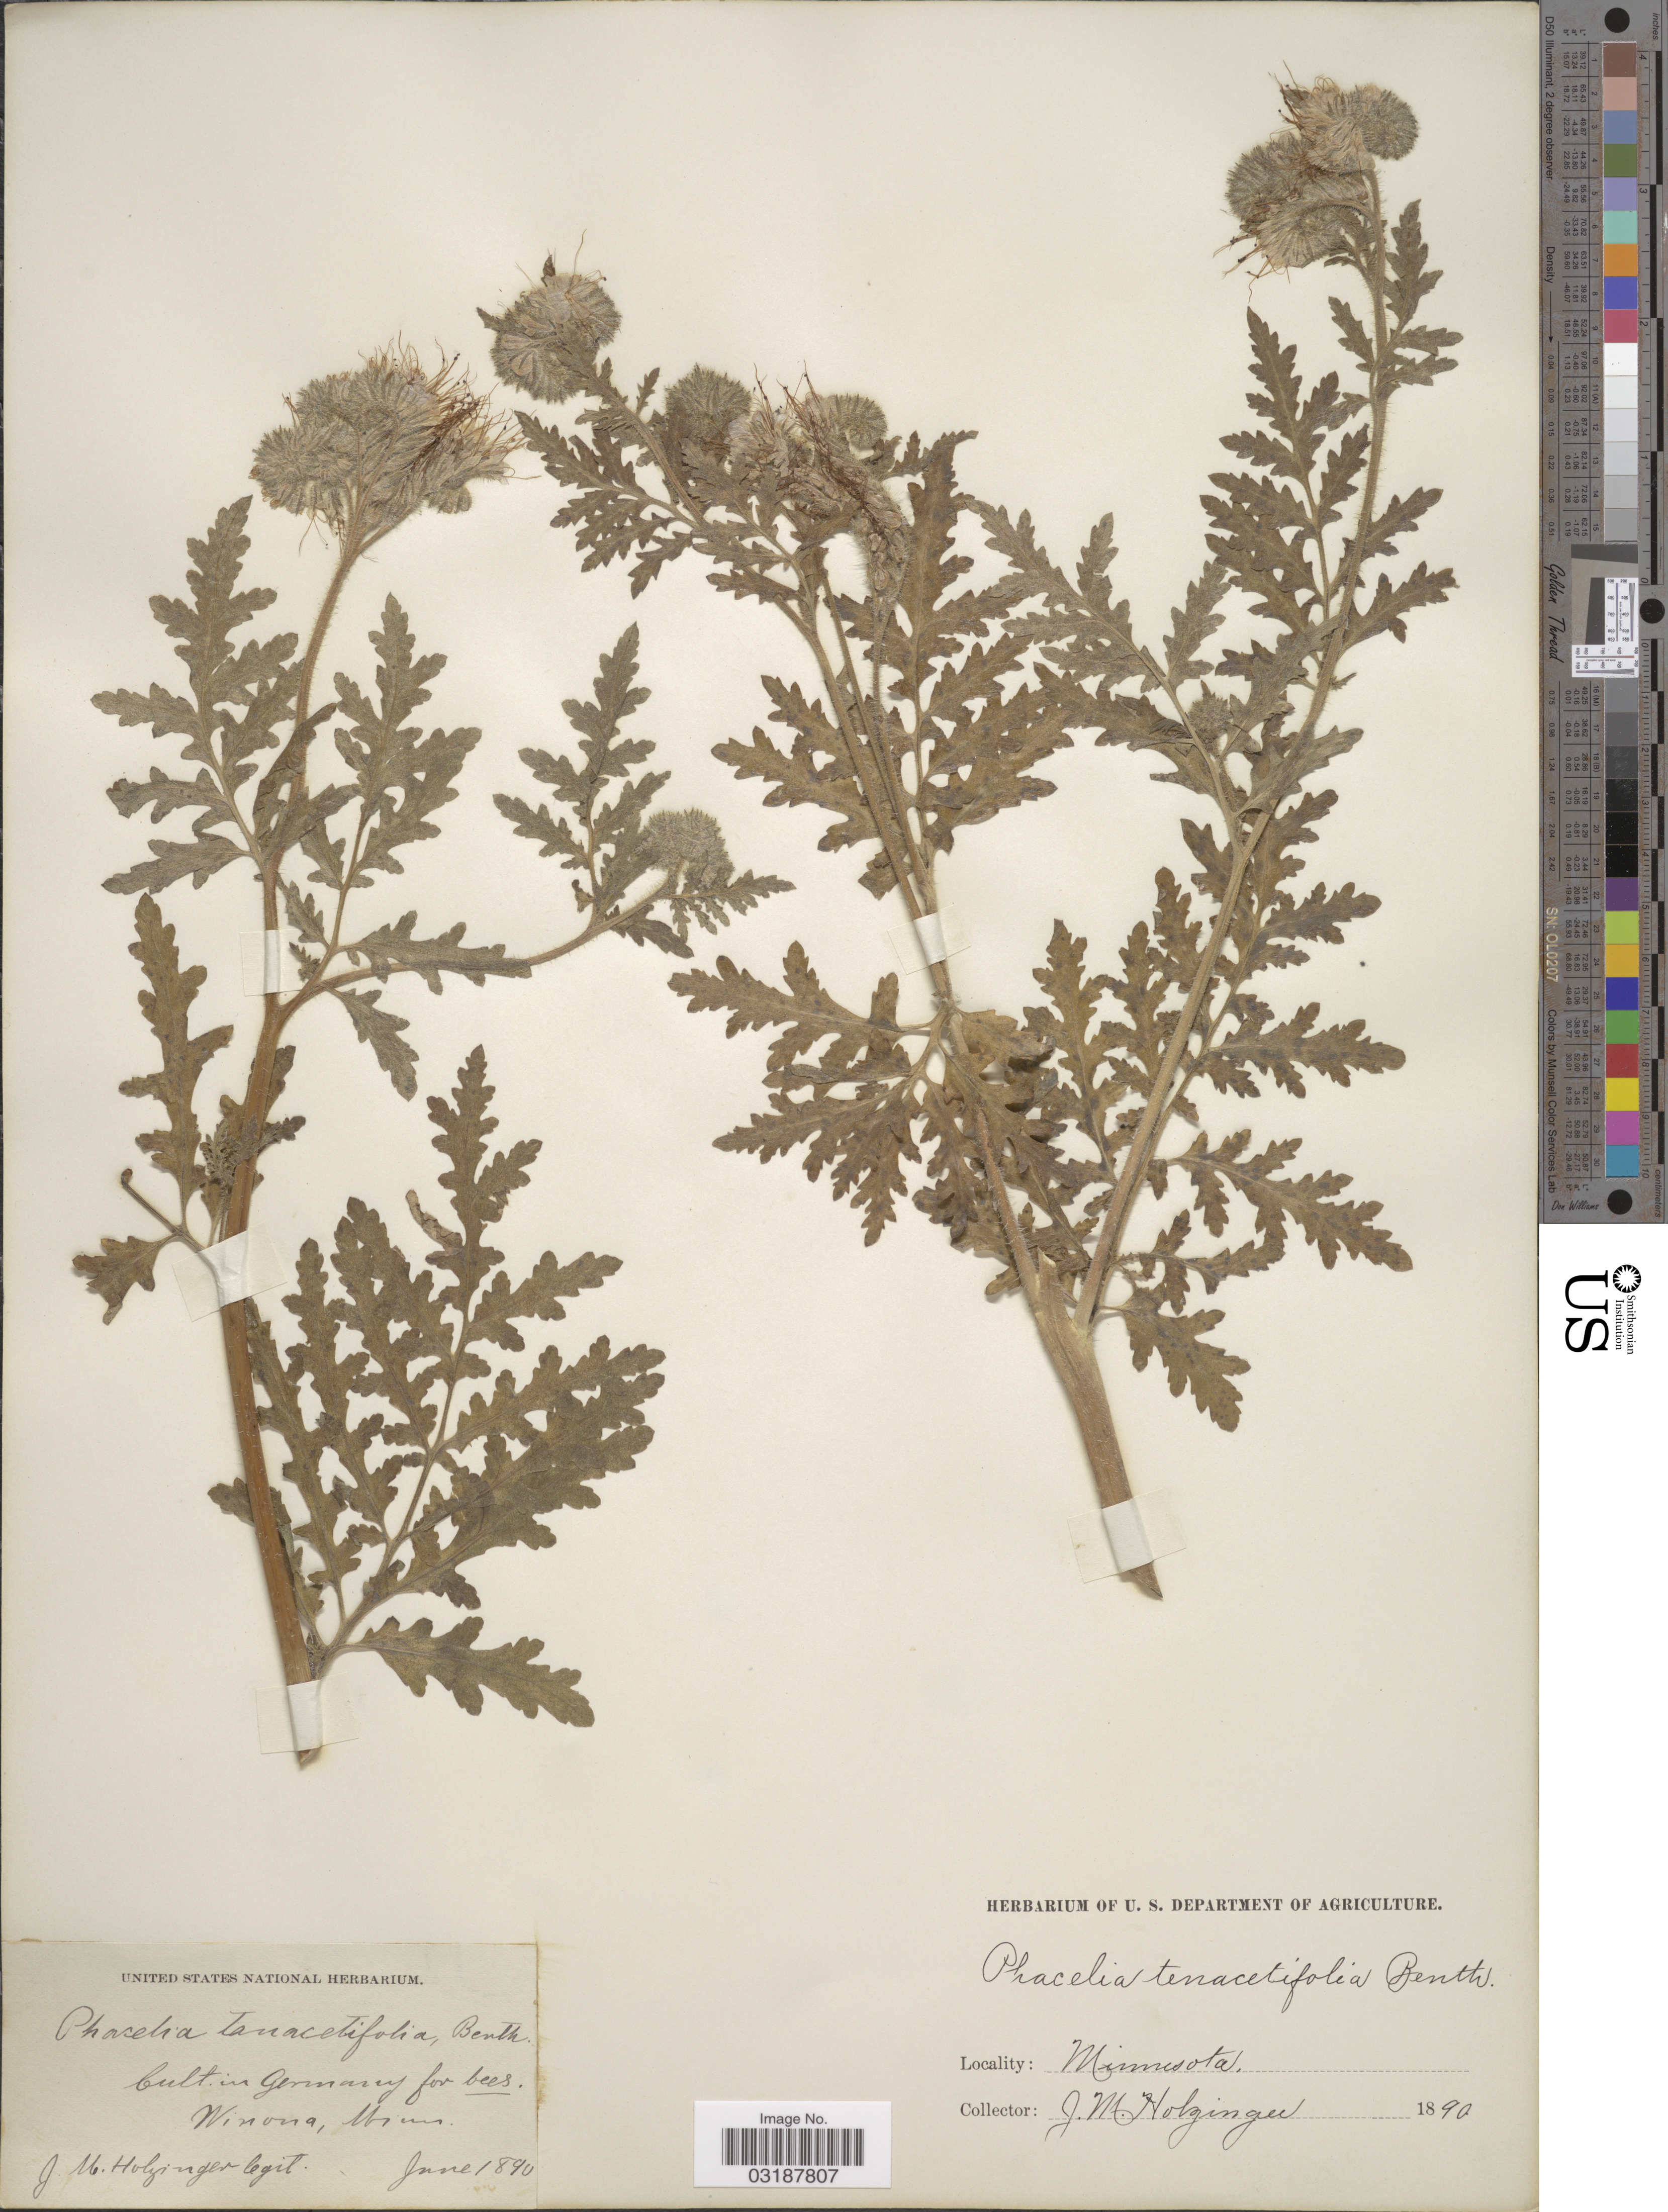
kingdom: Plantae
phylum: Tracheophyta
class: Magnoliopsida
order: Boraginales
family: Hydrophyllaceae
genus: Phacelia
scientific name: Phacelia tanacetifolia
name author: Benth.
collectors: J. M. Holzinger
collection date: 1890-06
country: United States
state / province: Minnesota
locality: Winona, Minn.